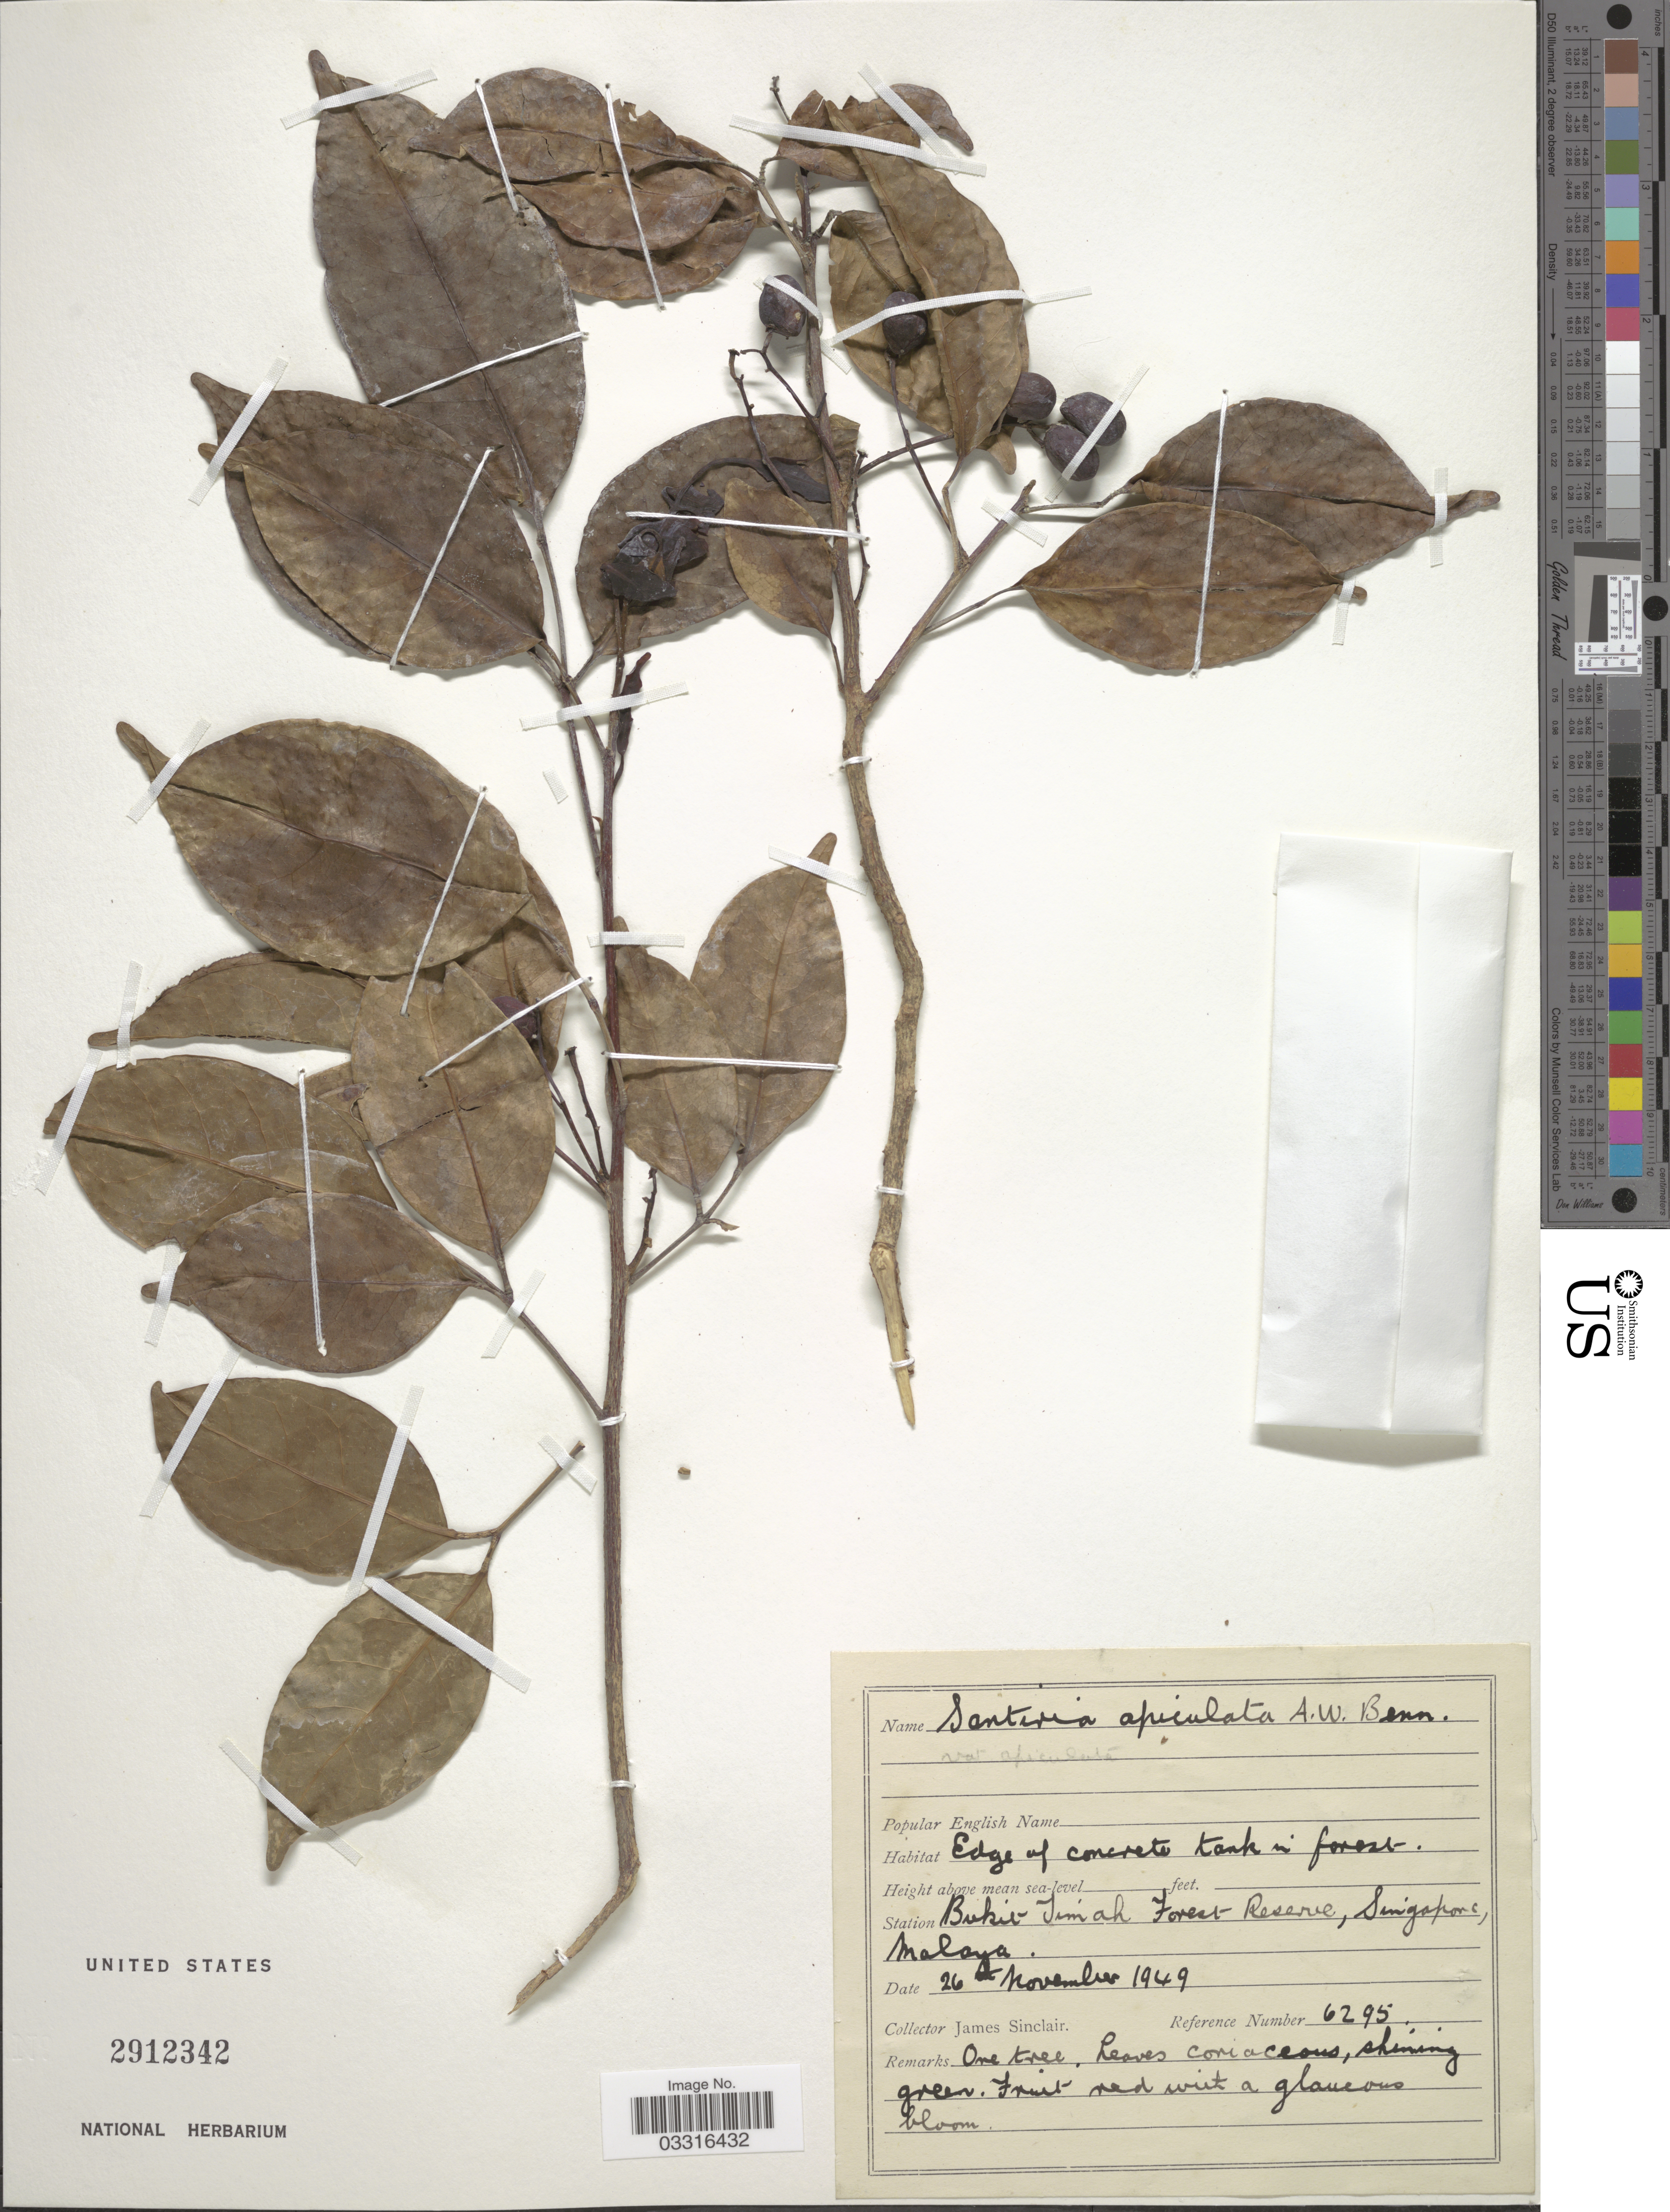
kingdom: Plantae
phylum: Tracheophyta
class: Magnoliopsida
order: Sapindales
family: Burseraceae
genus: Santiria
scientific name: Santiria apiculata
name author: A.W. Benn.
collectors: J. Sinclair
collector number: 6295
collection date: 1949-11-26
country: Singapore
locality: Station Bukit Timah Forest Reserve, Singapore, Malaya.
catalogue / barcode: US 2912342